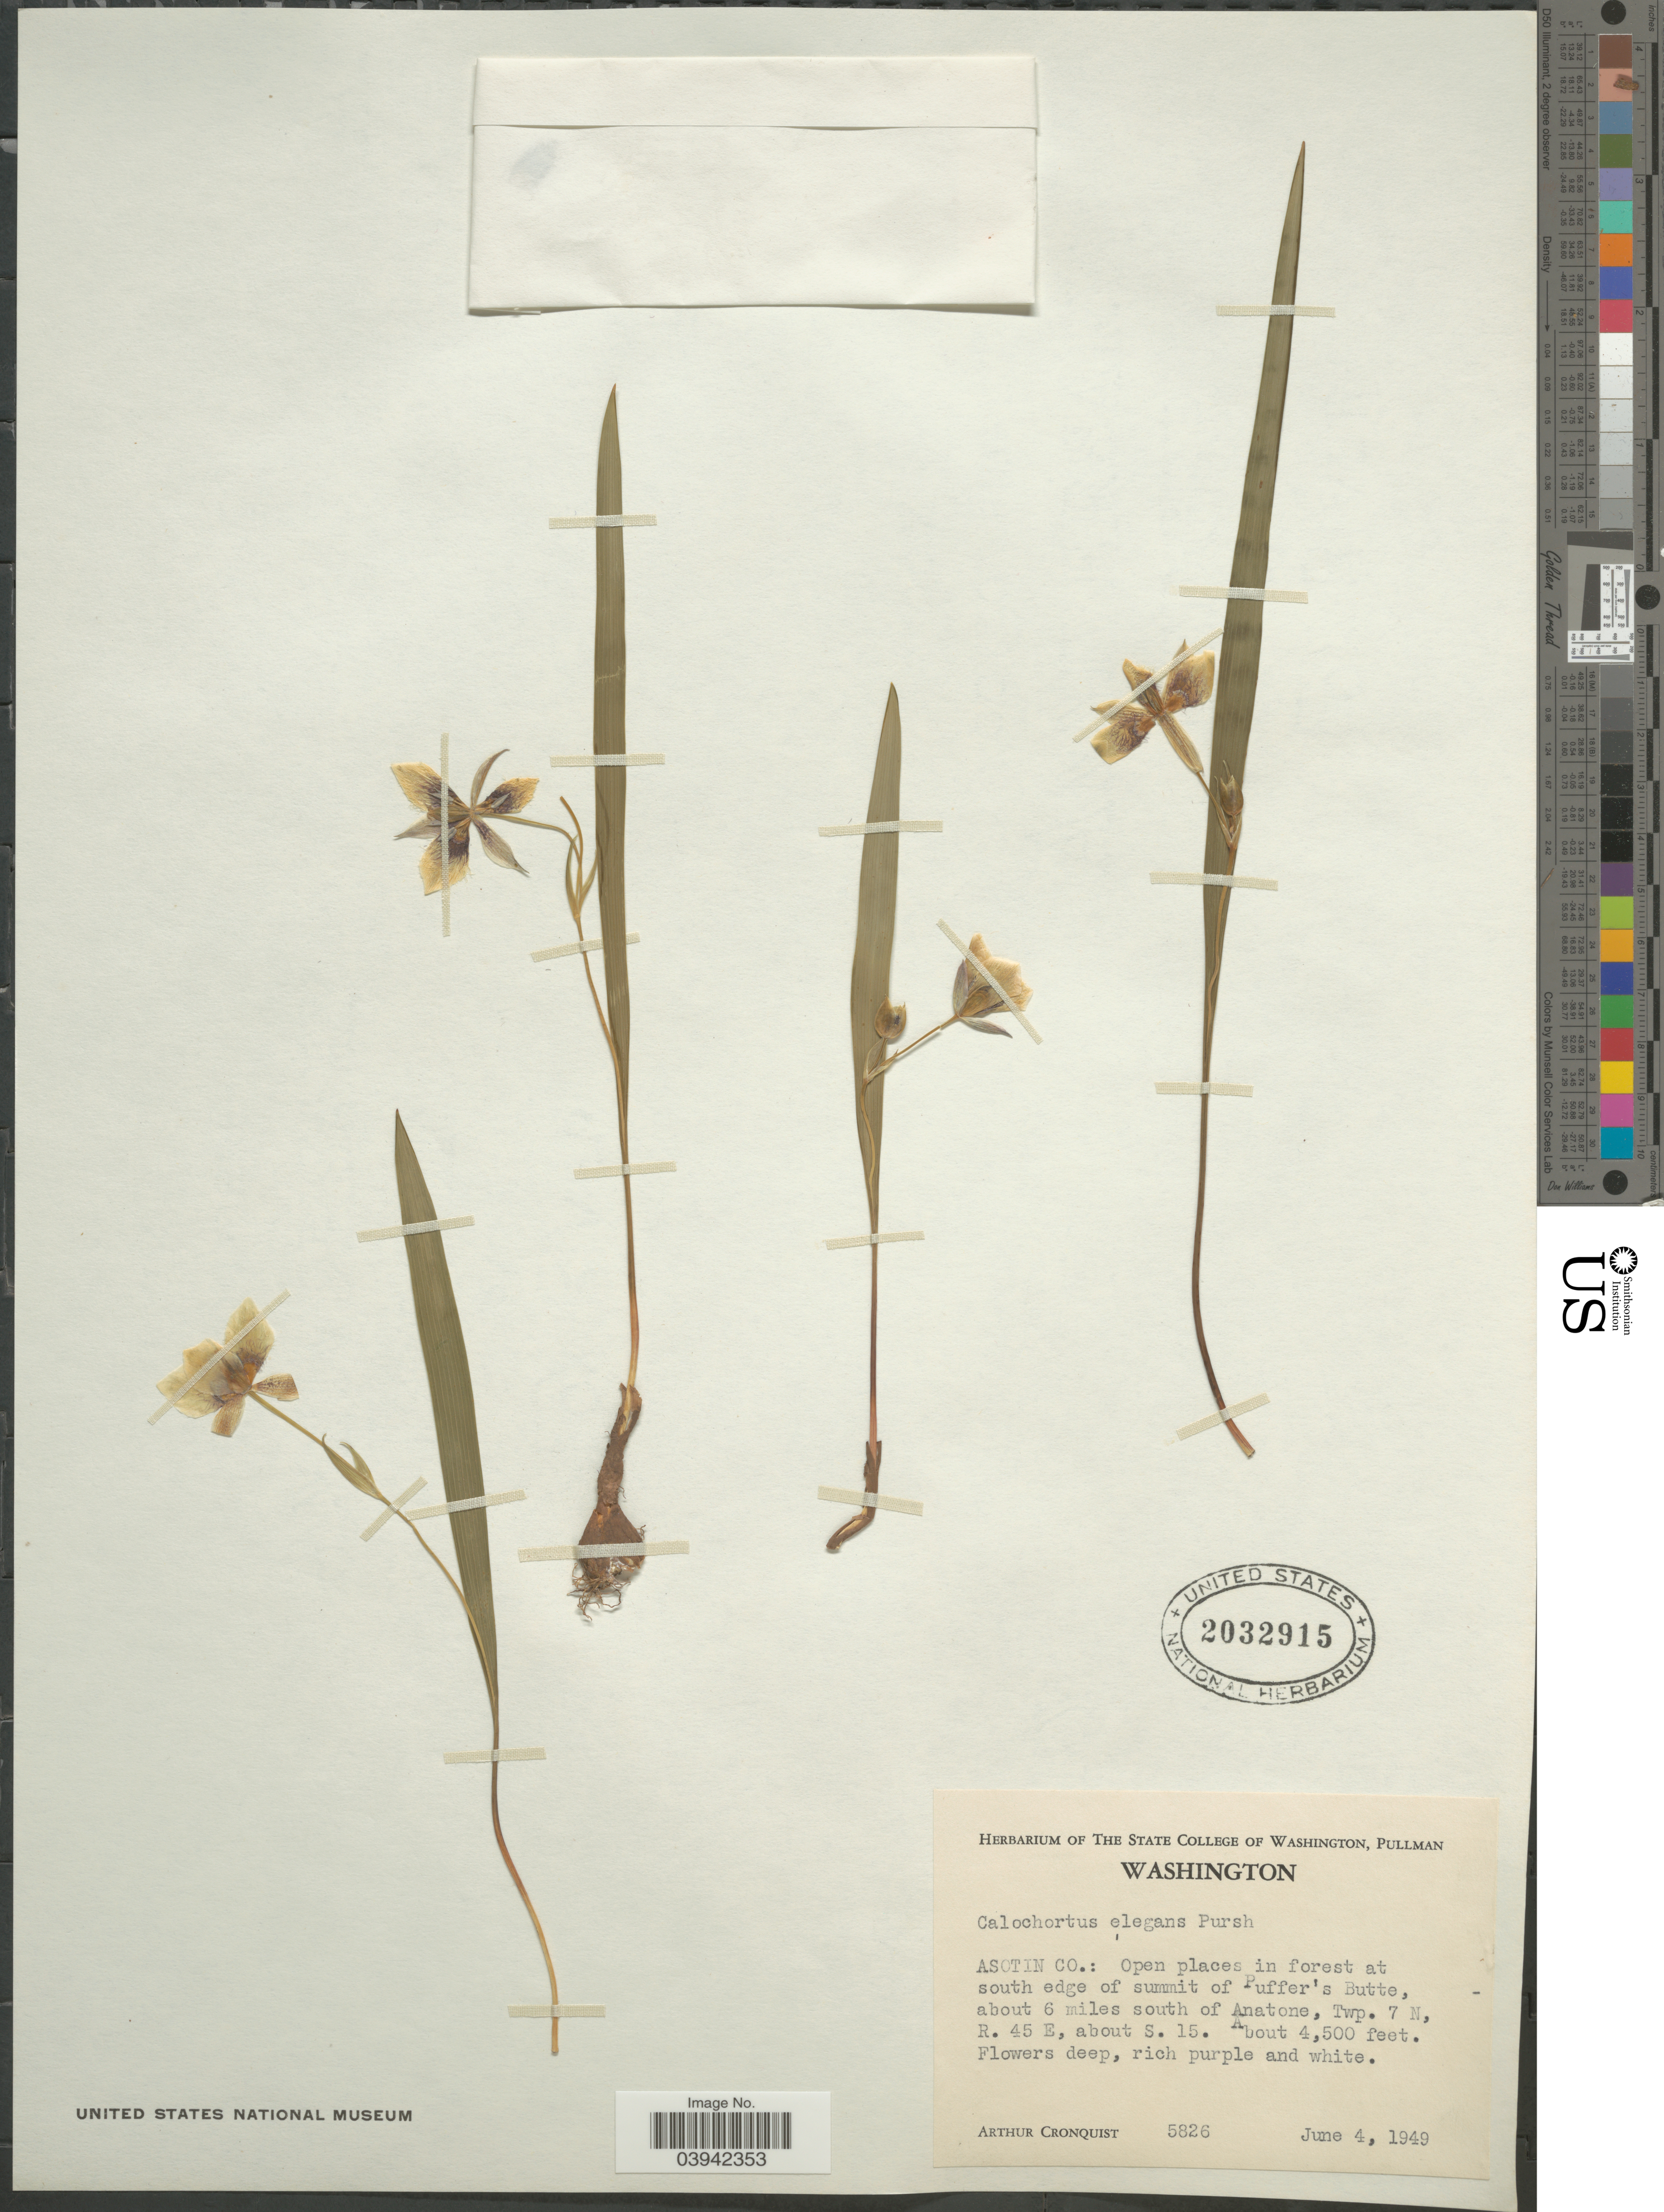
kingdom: Plantae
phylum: Tracheophyta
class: Liliopsida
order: Liliales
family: Liliaceae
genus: Calochortus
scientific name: Calochortus elegans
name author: Pursh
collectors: A. J. Cronquist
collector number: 5826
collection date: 1949-06-04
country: United States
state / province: Washington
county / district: Asotin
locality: Asotin Co.: Open places in forest at south edge of summit of Puffer's Butte, about 6 miles south of Anatone, Twp. 7 N, R. 45 E, about S. 15.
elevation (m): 1372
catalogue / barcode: US 2032915